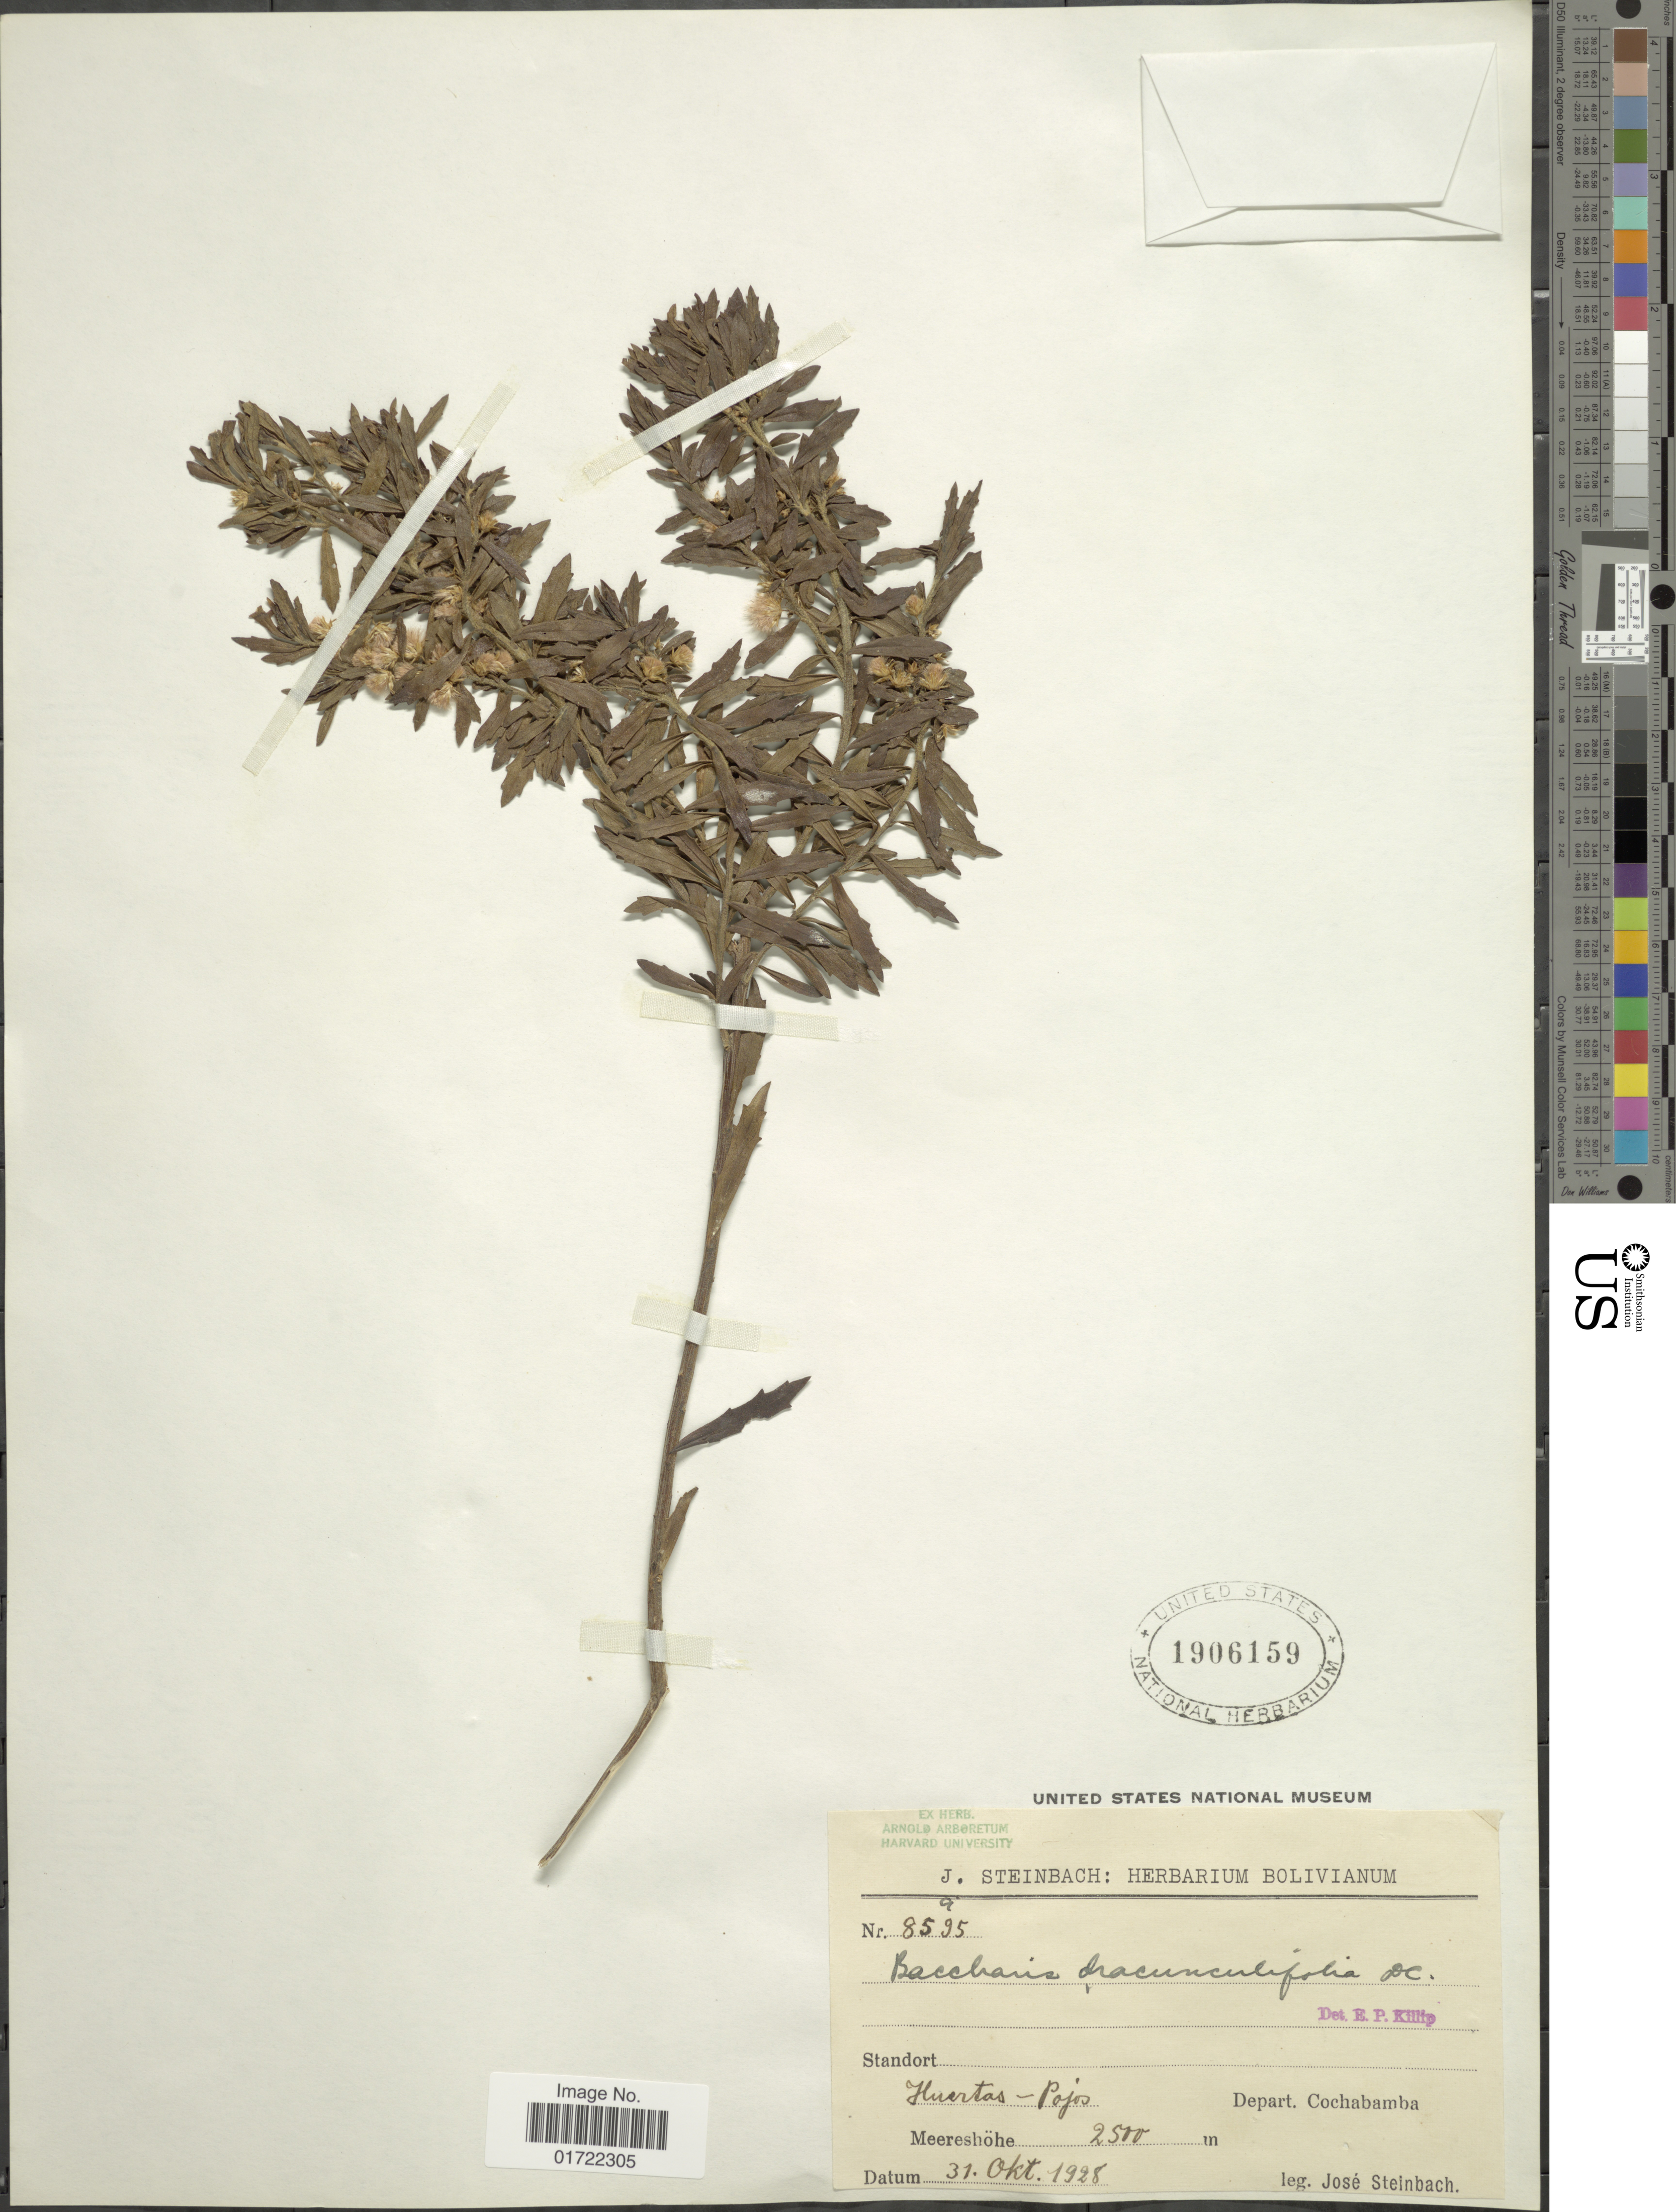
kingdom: Plantae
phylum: Tracheophyta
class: Magnoliopsida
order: Asterales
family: Asteraceae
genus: Baccharis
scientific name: Baccharis dracunculifolia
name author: DC.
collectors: J. Steinbach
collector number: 8595a*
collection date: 1928-10-31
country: Bolivia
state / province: Cochabamba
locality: Huertas-Pojos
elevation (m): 2500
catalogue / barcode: US 1906159